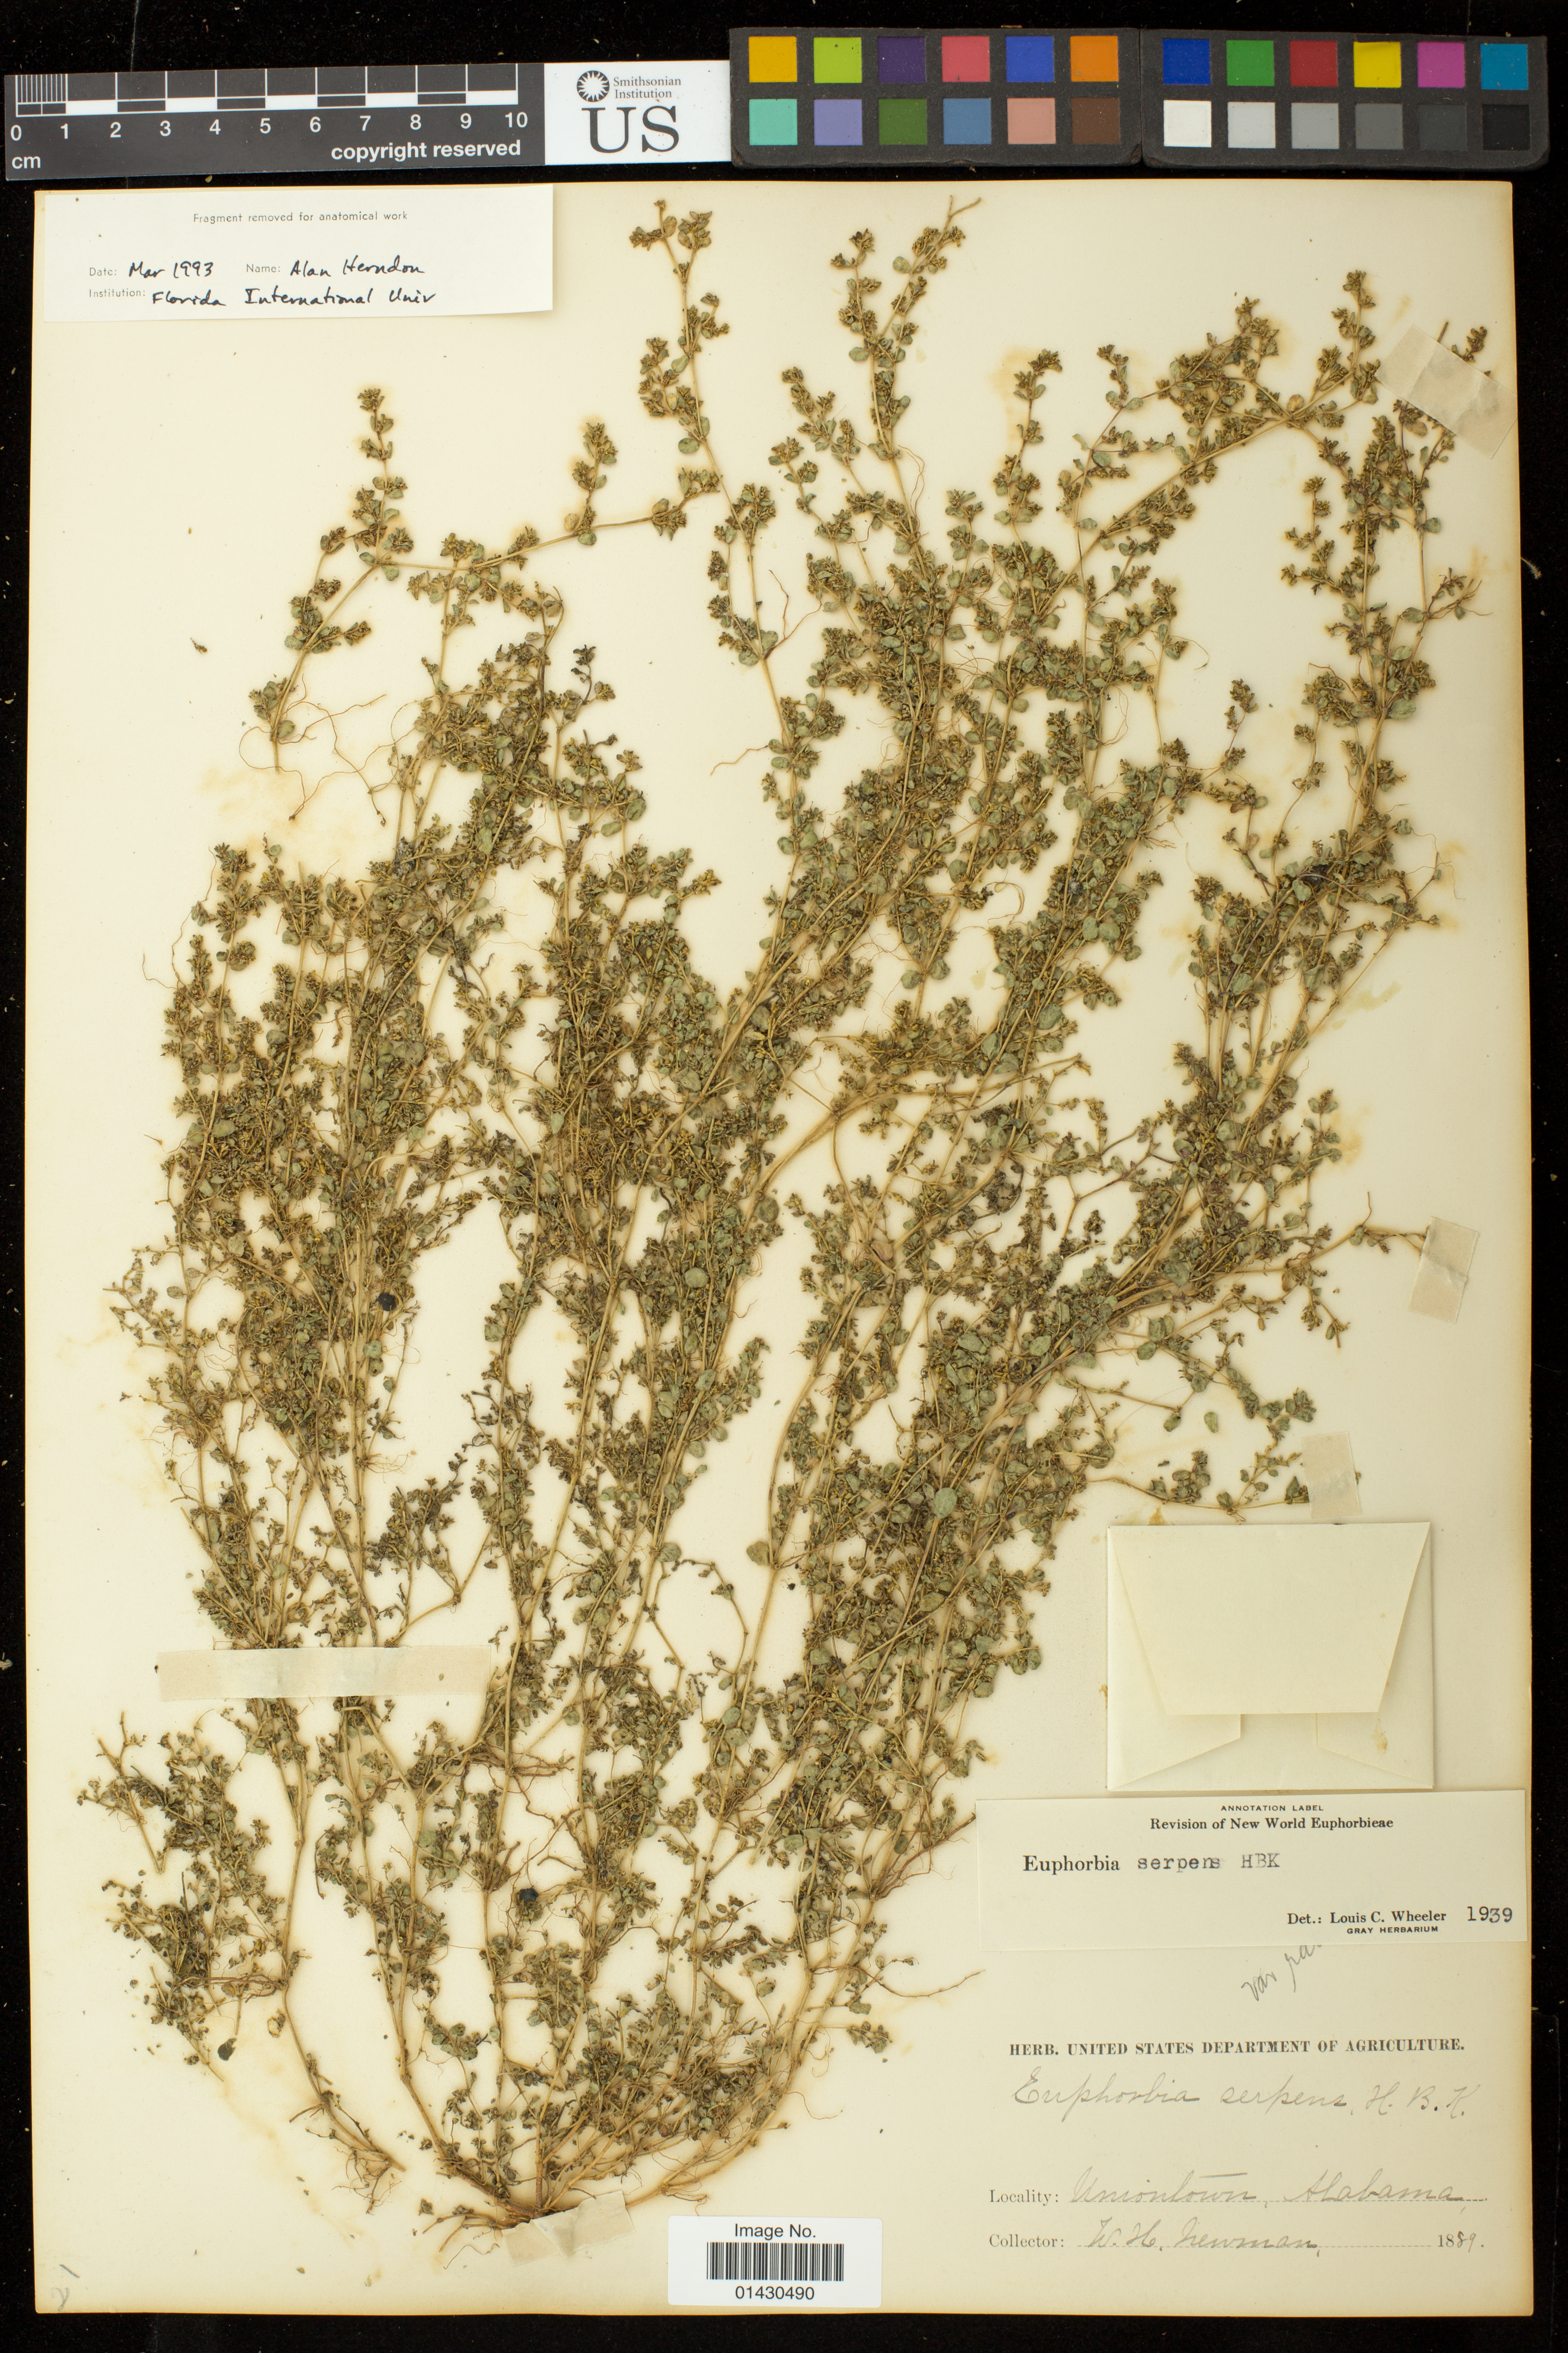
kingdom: Plantae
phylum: Tracheophyta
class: Magnoliopsida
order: Malpighiales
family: Euphorbiaceae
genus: Euphorbia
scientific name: Euphorbia serpens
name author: Kunth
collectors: W. Newman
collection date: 1889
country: United States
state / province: Alabama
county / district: Perry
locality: Uniontown